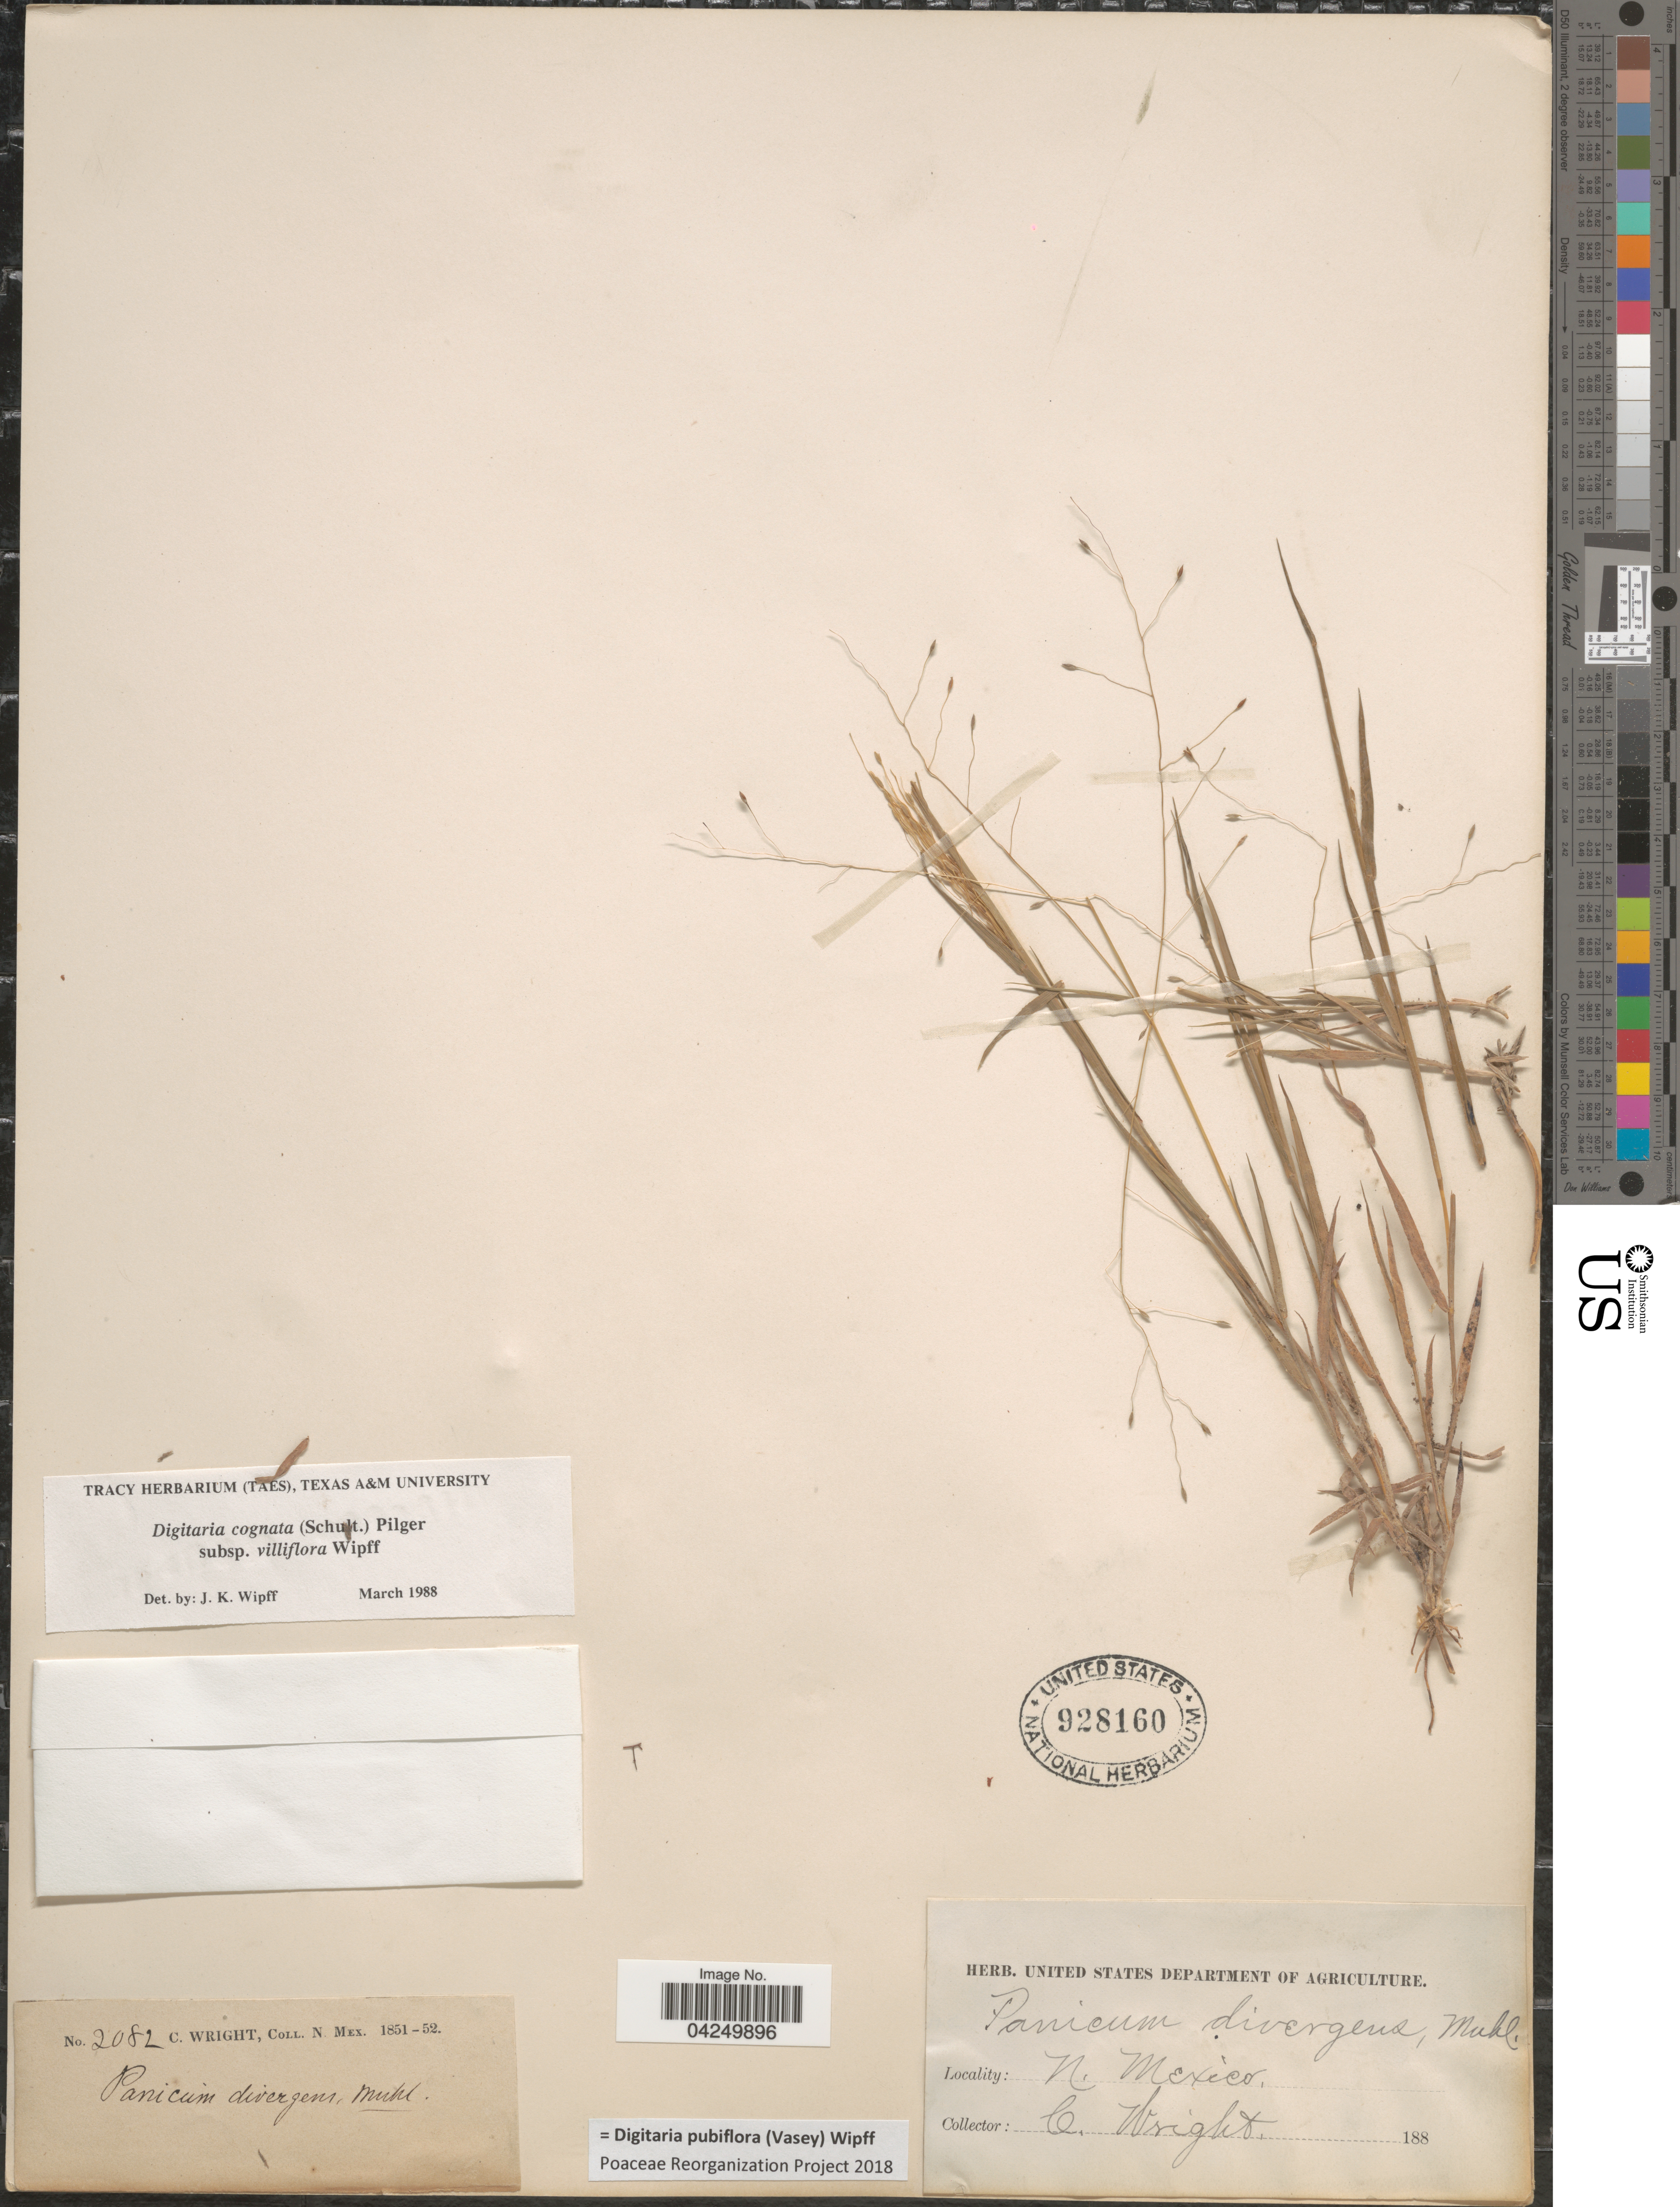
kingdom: Plantae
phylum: Tracheophyta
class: Liliopsida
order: Poales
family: Poaceae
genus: Digitaria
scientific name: Digitaria pubiflora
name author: (Vasey) Wipff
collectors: C. Wright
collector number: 2082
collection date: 1851/1852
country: United States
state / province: New Mexico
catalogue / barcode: US 928160